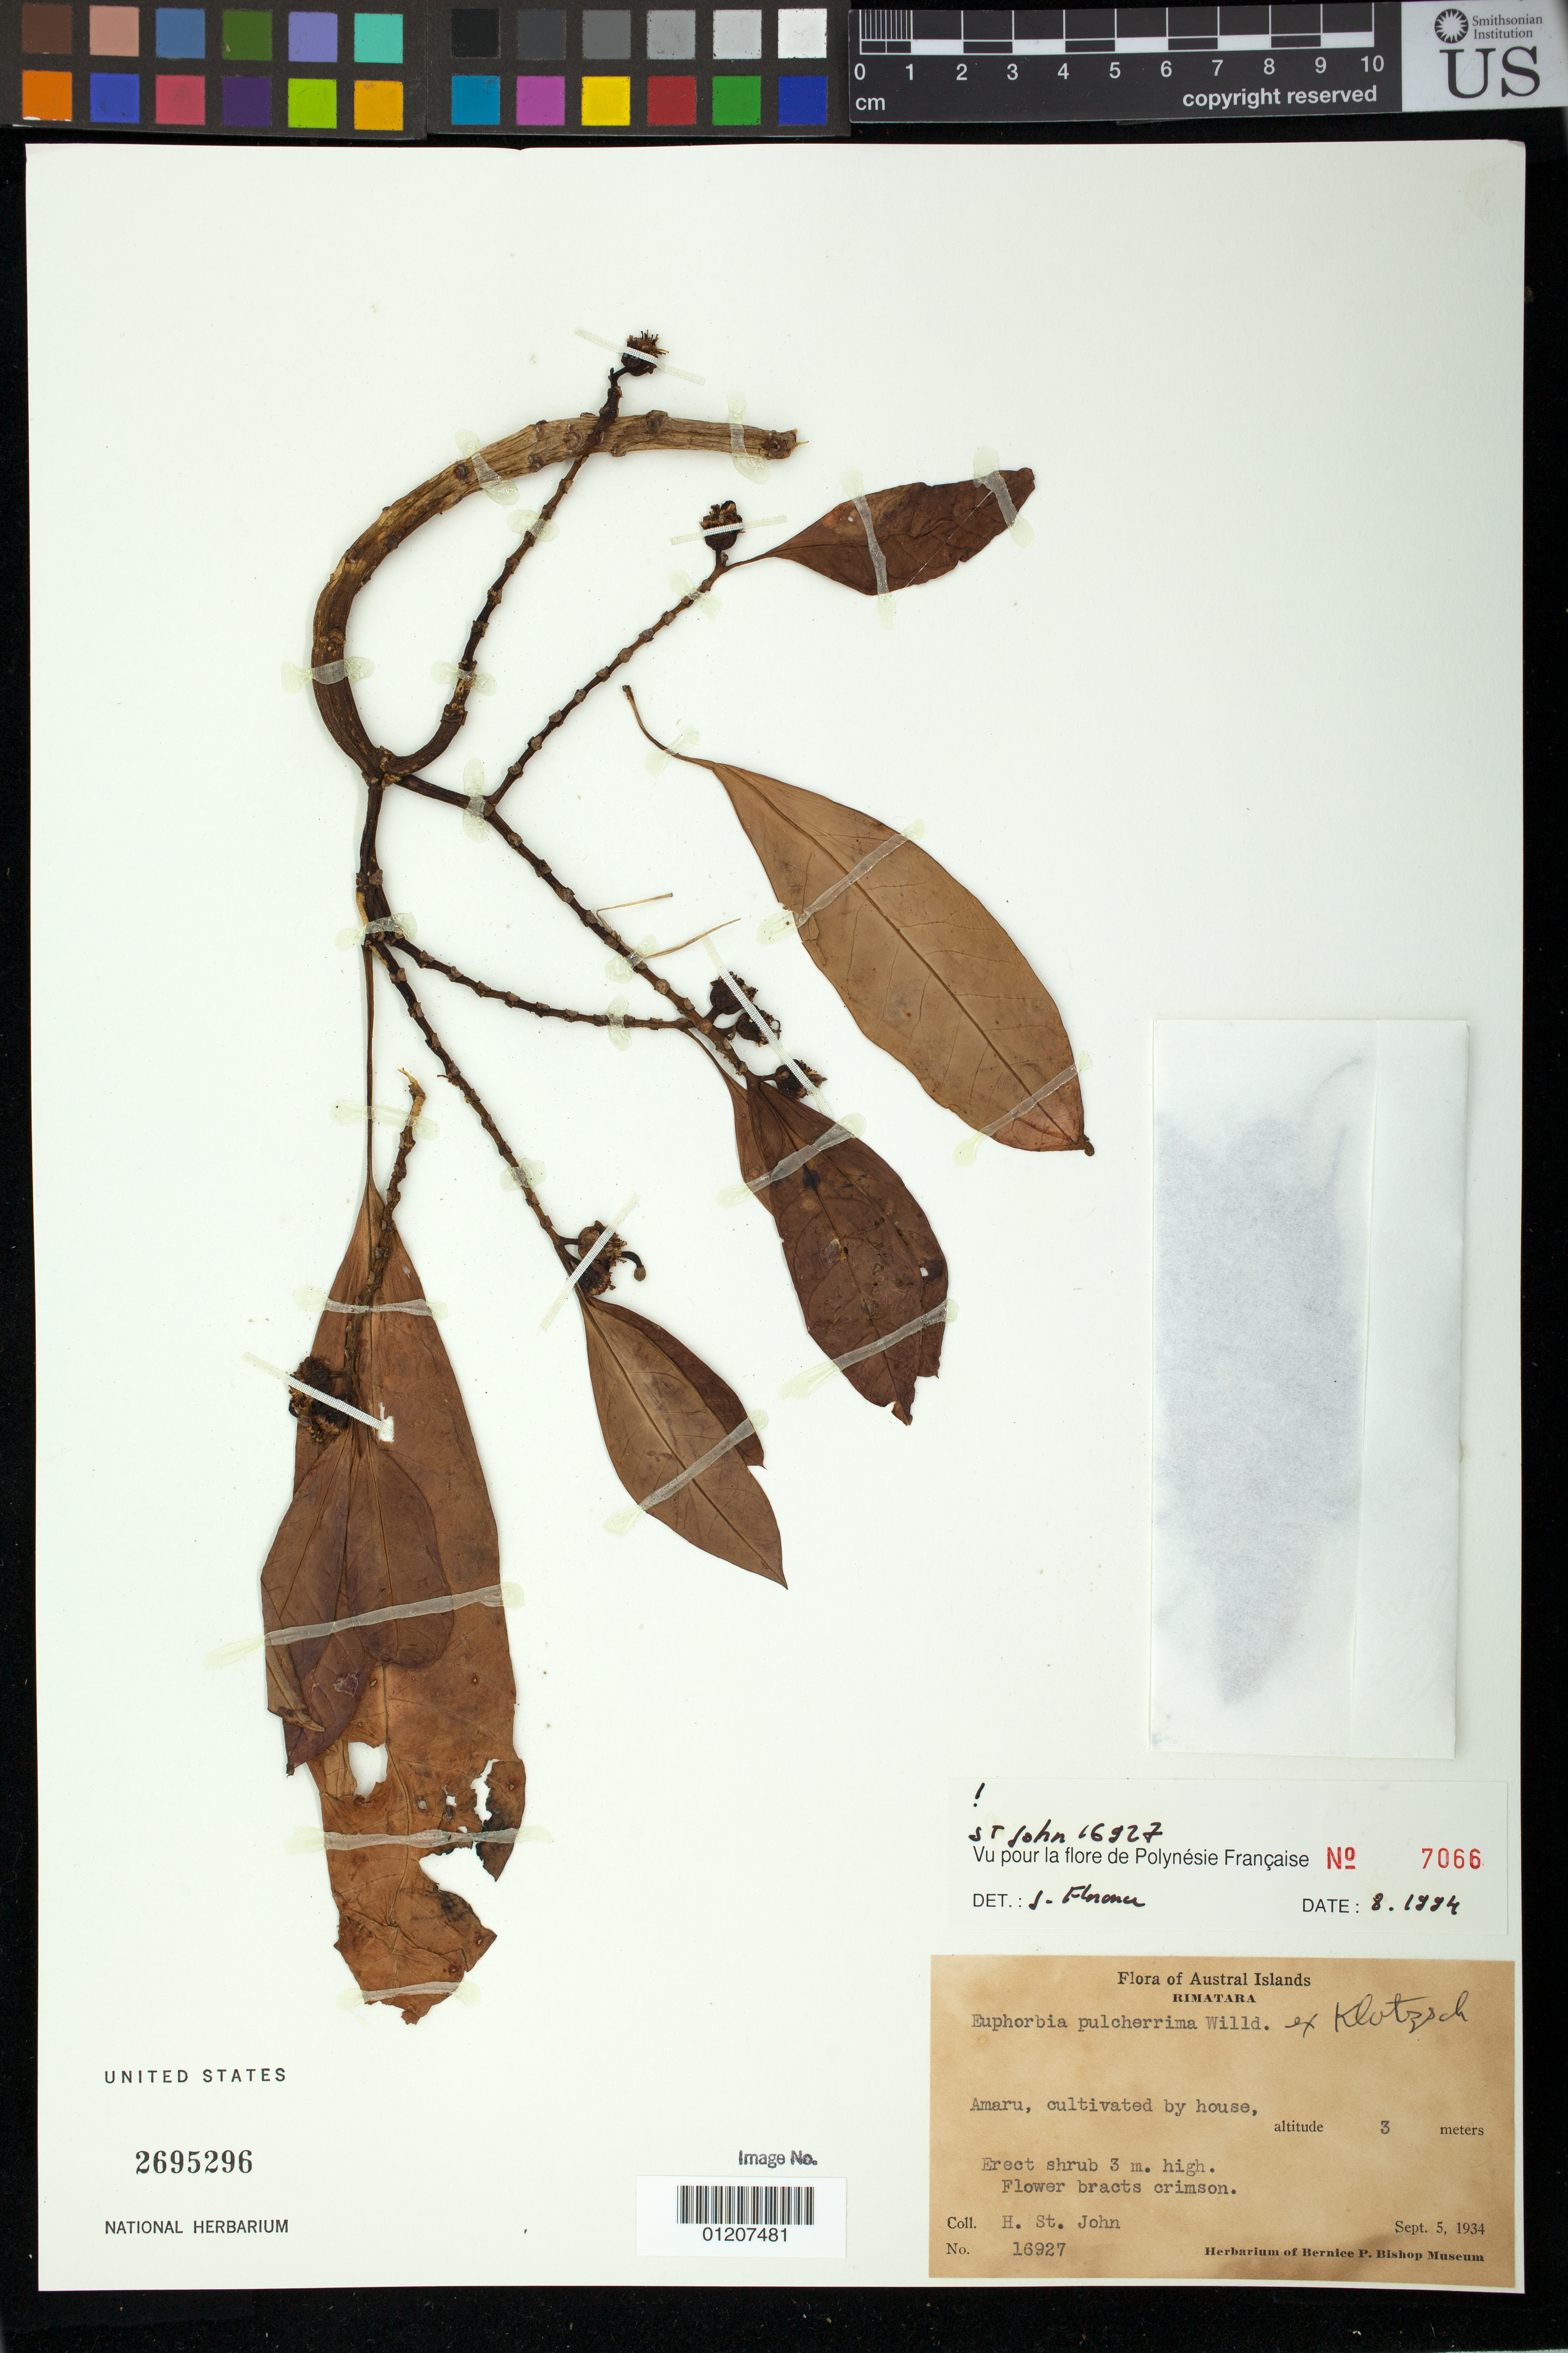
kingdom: Plantae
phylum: Tracheophyta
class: Magnoliopsida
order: Malpighiales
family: Euphorbiaceae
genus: Euphorbia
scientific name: Euphorbia pulcherrima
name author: Willd. ex Klotzsch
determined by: Florence, J.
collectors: H. St. John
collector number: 16927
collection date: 1934-09-05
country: French Polynesia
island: Rimatara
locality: Amaru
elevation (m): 3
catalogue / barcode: US 2695296